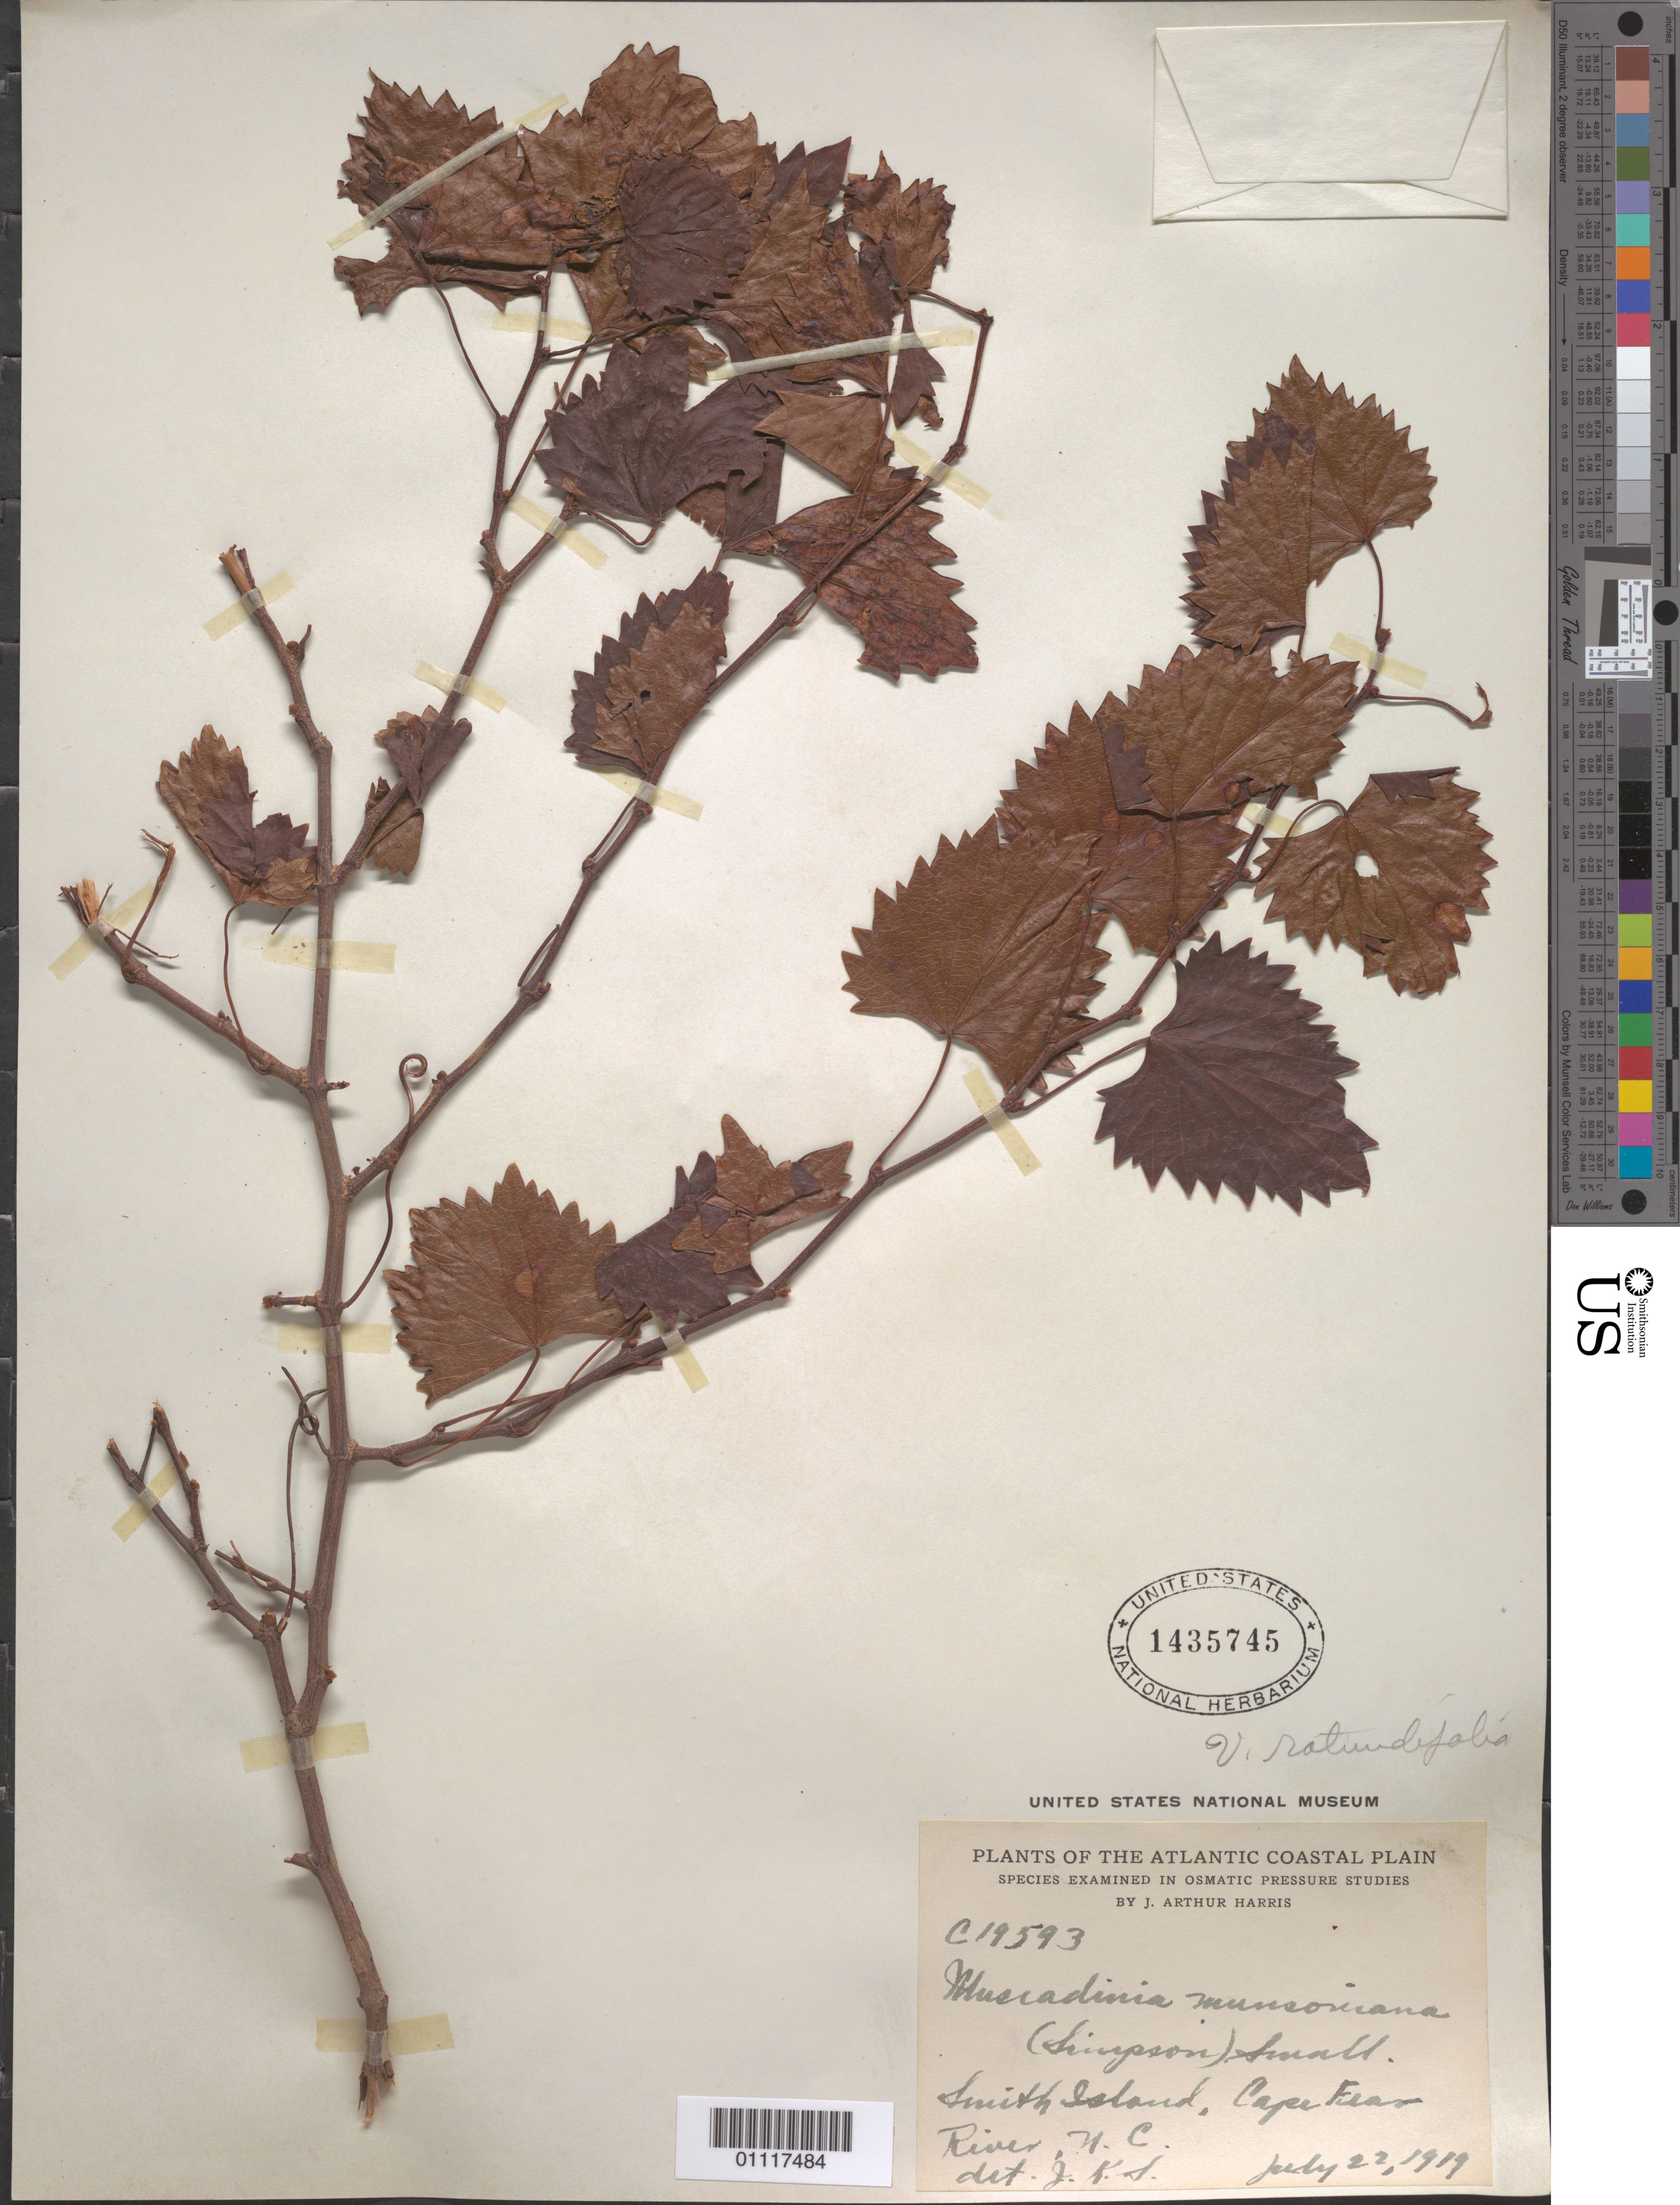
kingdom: Plantae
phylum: Tracheophyta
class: Magnoliopsida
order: Vitales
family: Vitaceae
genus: Vitis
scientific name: Vitis rotundifolia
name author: Michx.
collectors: J. A. Harris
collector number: C19593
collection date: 1919-07-22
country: United States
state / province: North Carolina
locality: Smith Island, Cape Fear River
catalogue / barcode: US 1435745